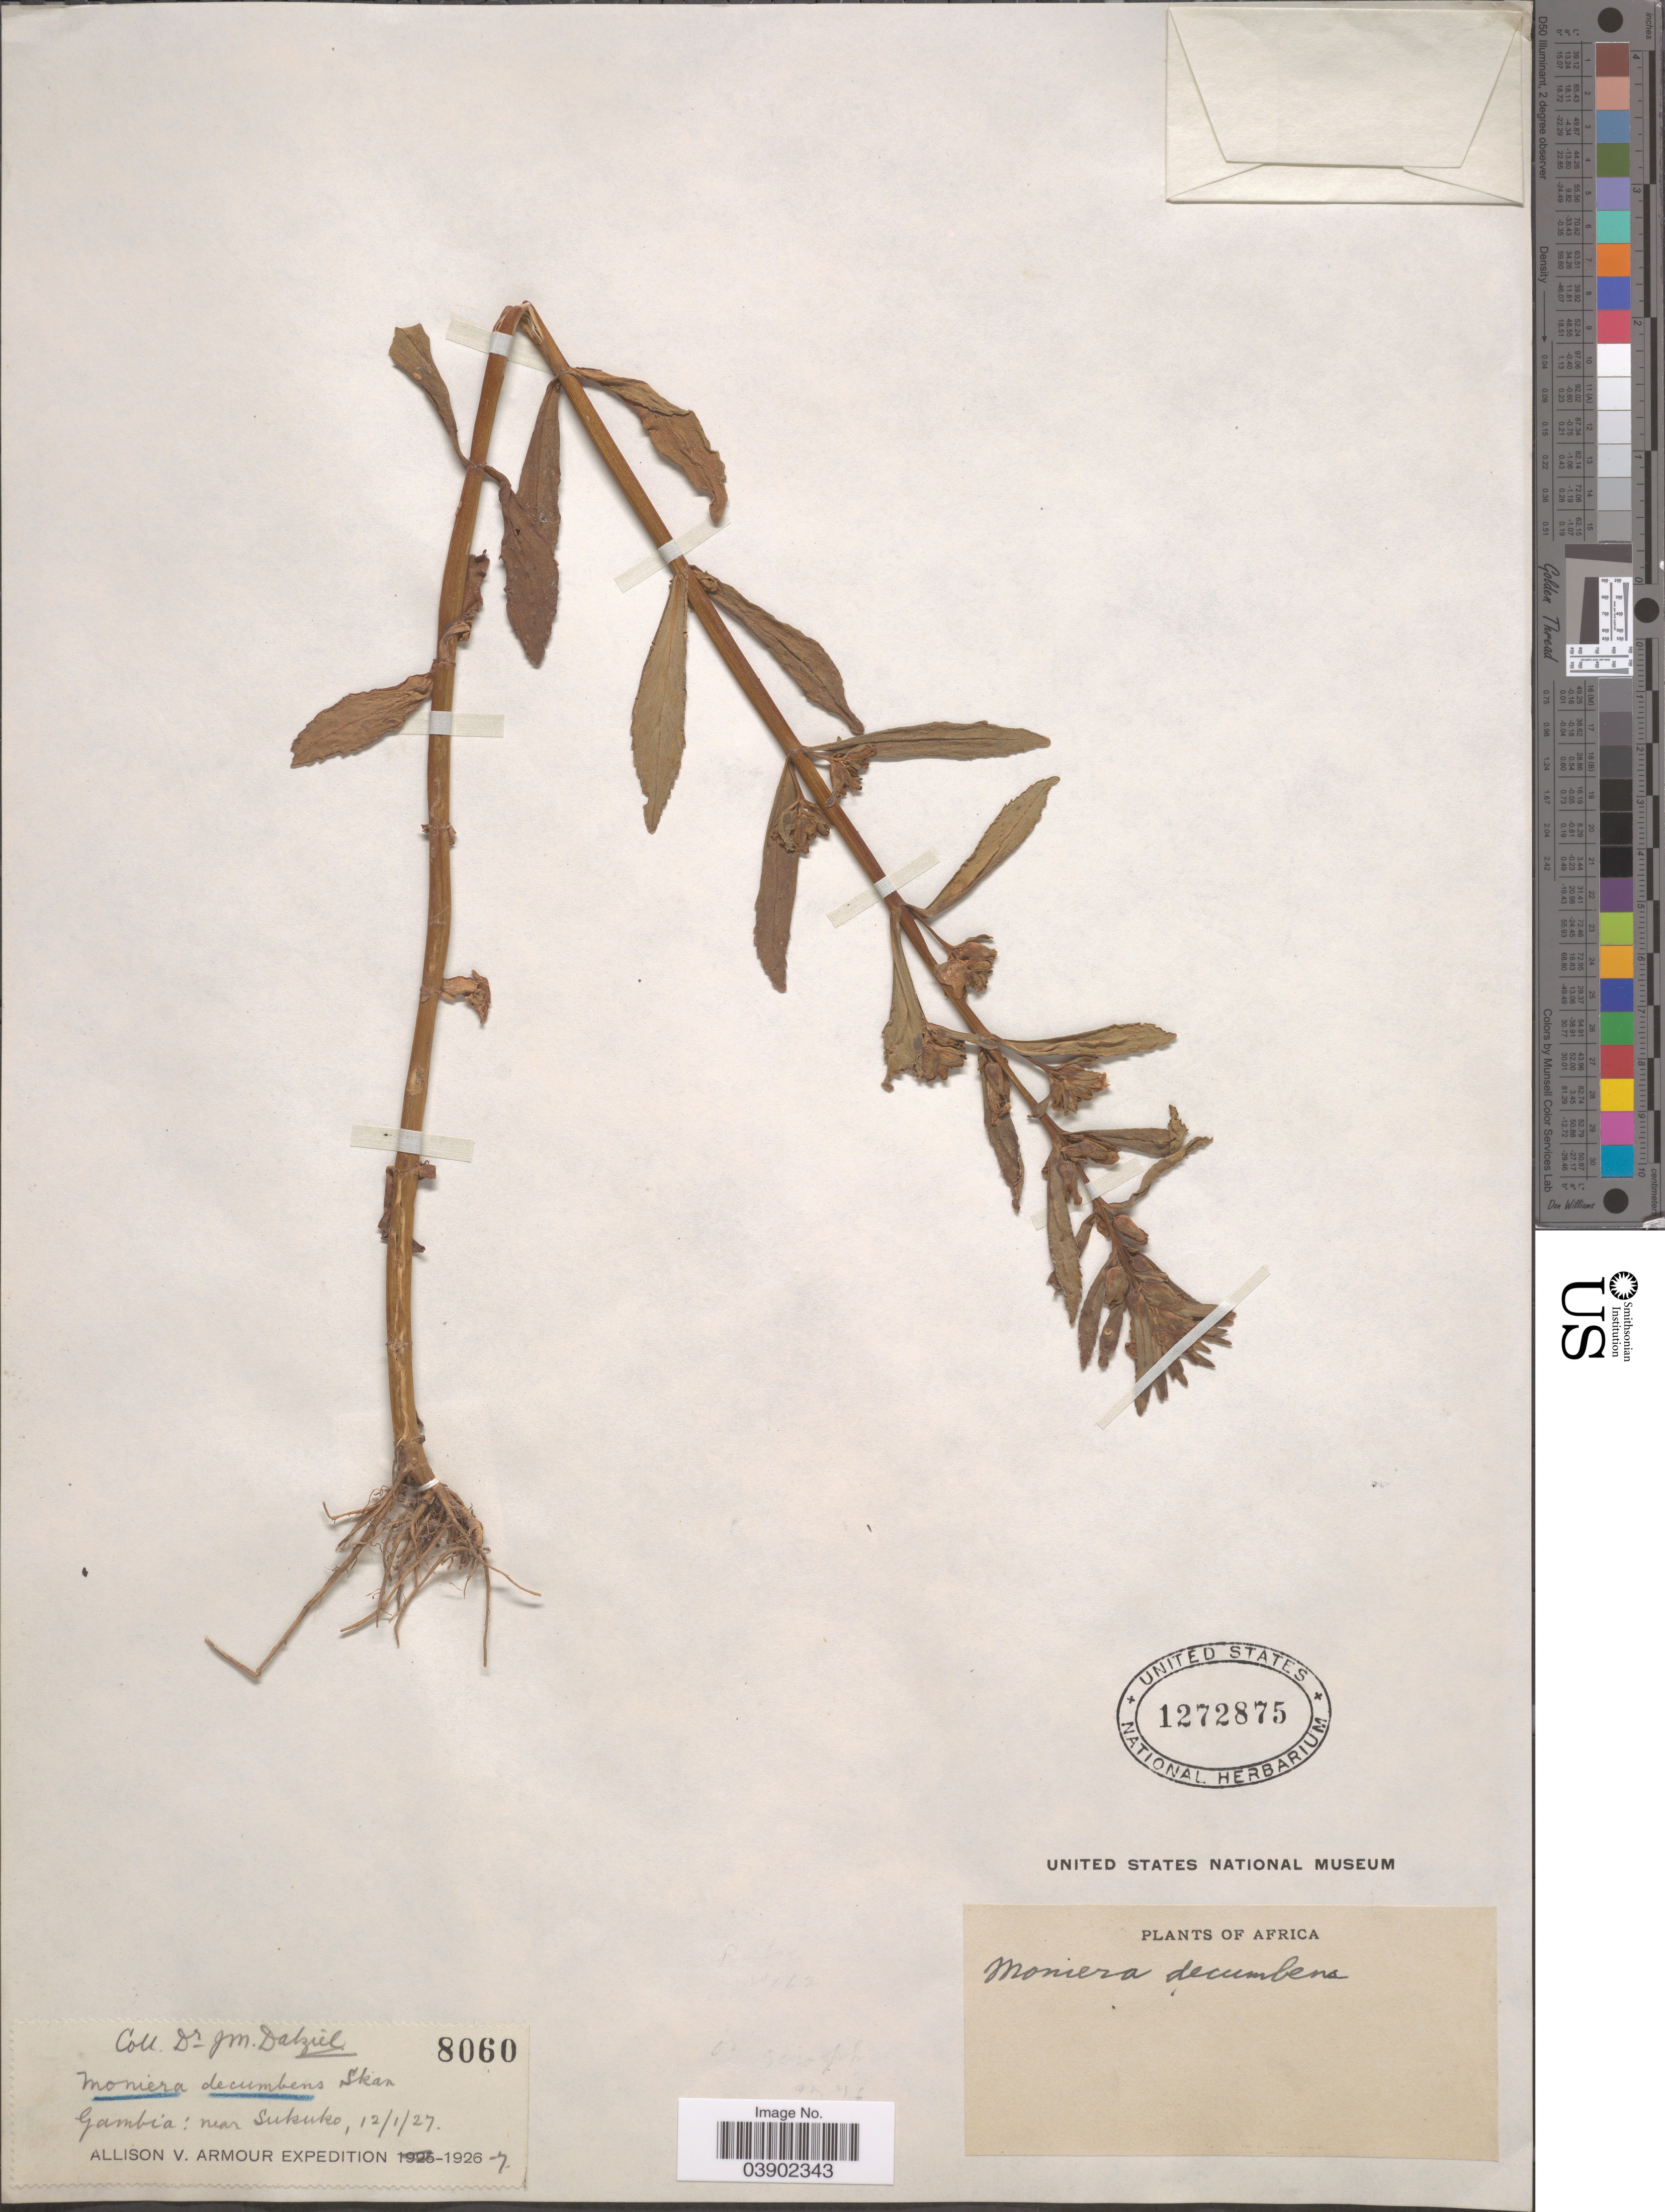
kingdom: Plantae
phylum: Tracheophyta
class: Magnoliopsida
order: Lamiales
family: Plantaginaceae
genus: Bacopa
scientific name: Bacopa decumbens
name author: (Fernald) F.N. Williams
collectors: J. Dalziel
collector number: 8060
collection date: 1927-01-12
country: Gambia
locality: Near Sukuko.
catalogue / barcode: US 1272875